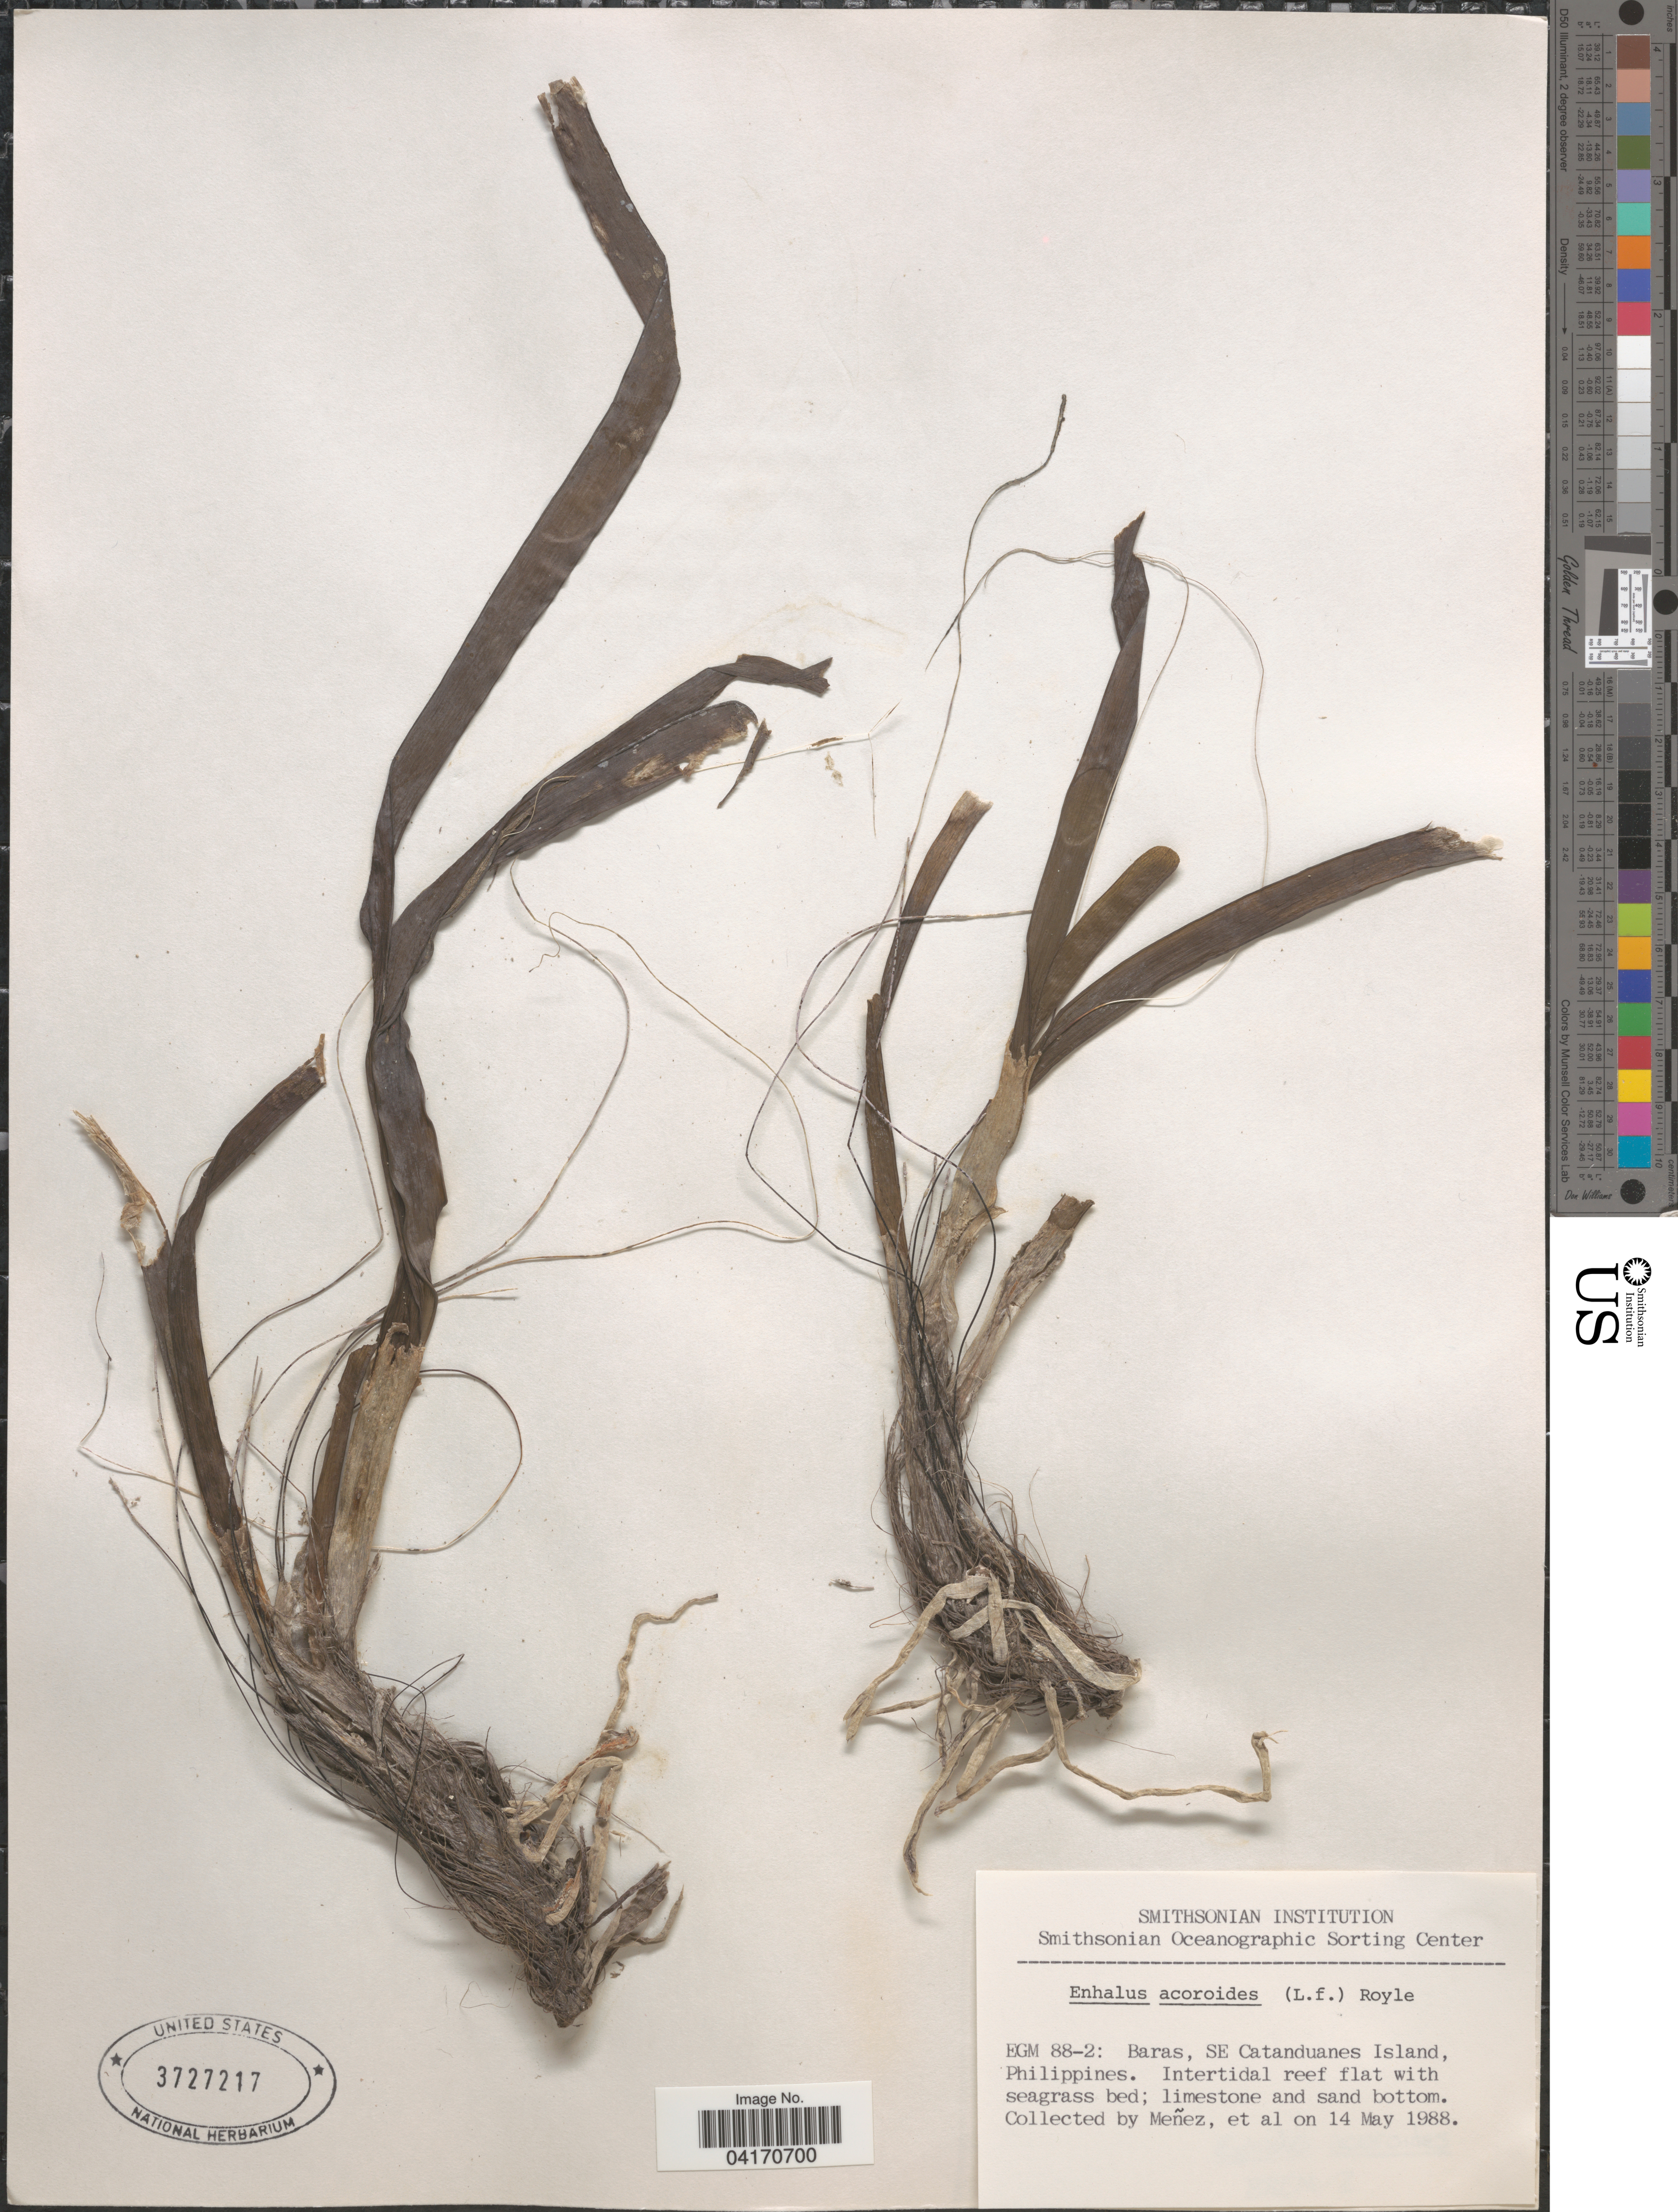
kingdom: Plantae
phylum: Tracheophyta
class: Liliopsida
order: Alismatales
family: Hydrocharitaceae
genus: Enhalus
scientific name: Enhalus acoroides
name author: (L. f.) Royle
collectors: Menez & et al.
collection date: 1988-05-14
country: Philippines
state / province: Bicol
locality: EGM 88-2: Baras, SE Catanduanes Island.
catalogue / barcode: US 3727217